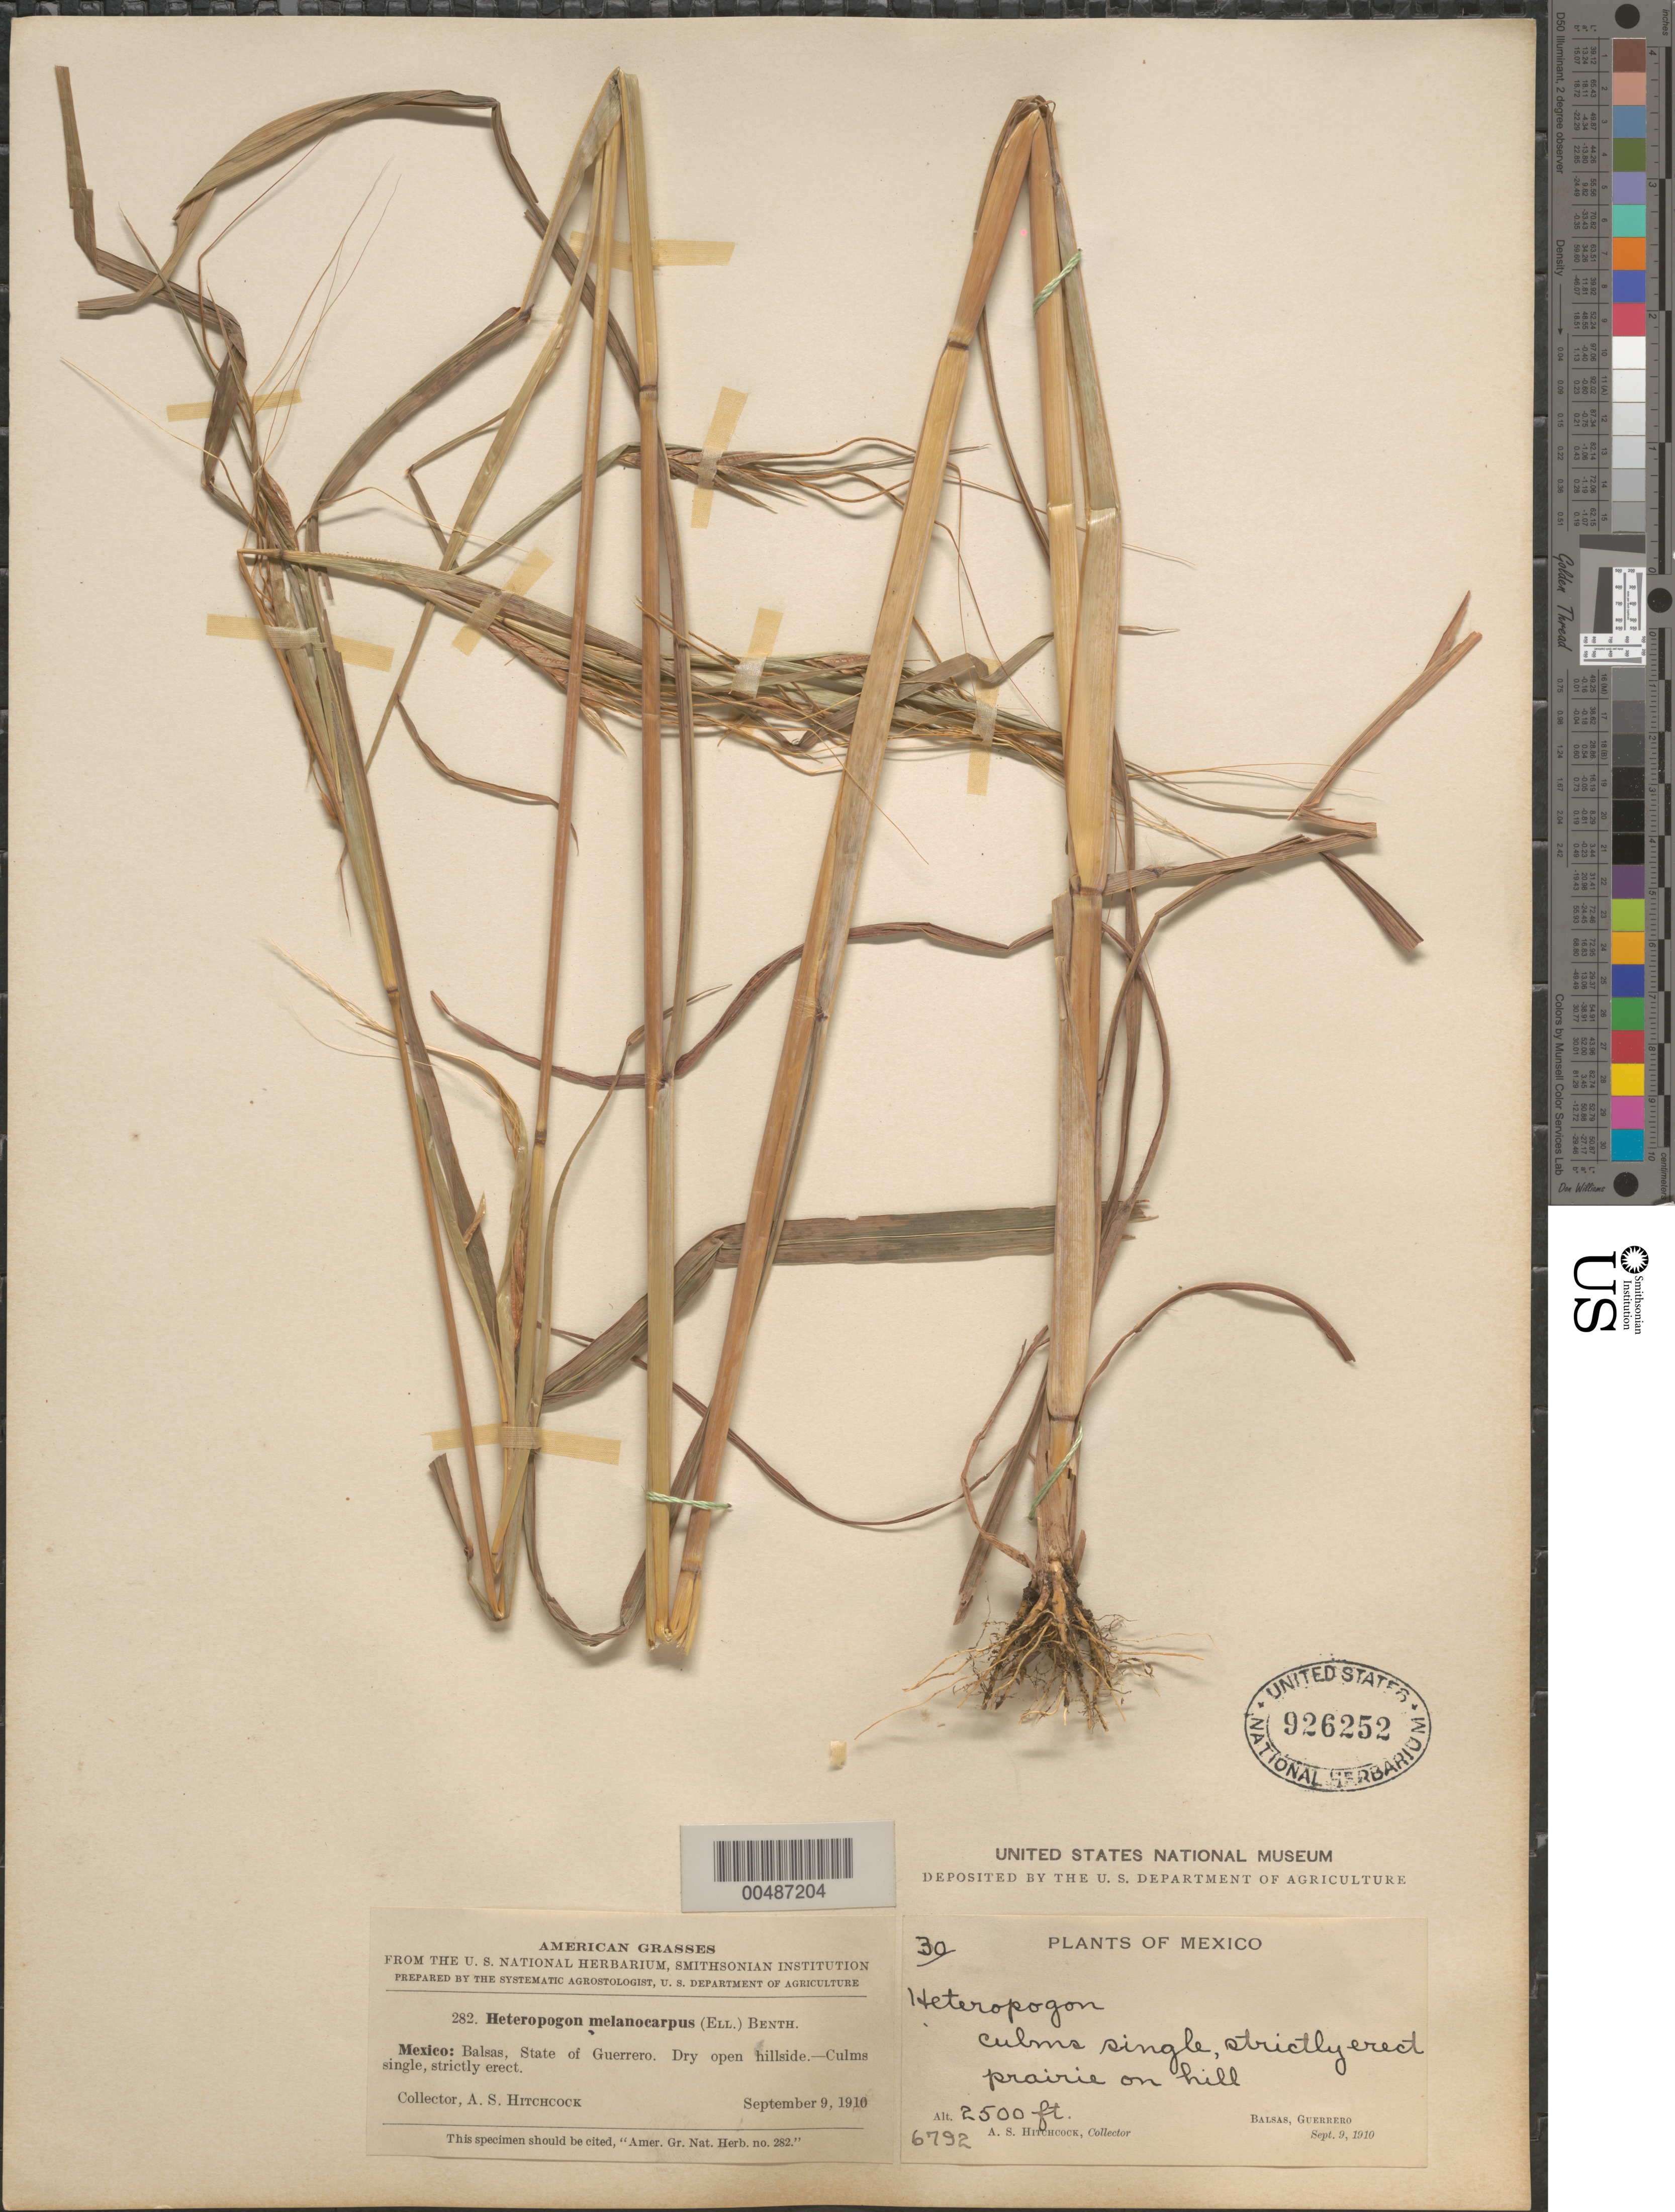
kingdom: Plantae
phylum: Tracheophyta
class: Liliopsida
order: Poales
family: Poaceae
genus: Heteropogon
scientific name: Heteropogon melanocarpus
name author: (Elliott) Benth.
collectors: A. S. Hitchcock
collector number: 6792 (30)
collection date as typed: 9 Sep 1910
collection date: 1910-09-09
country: Mexico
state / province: Guerrero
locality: Balsas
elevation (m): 762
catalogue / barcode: US 926252